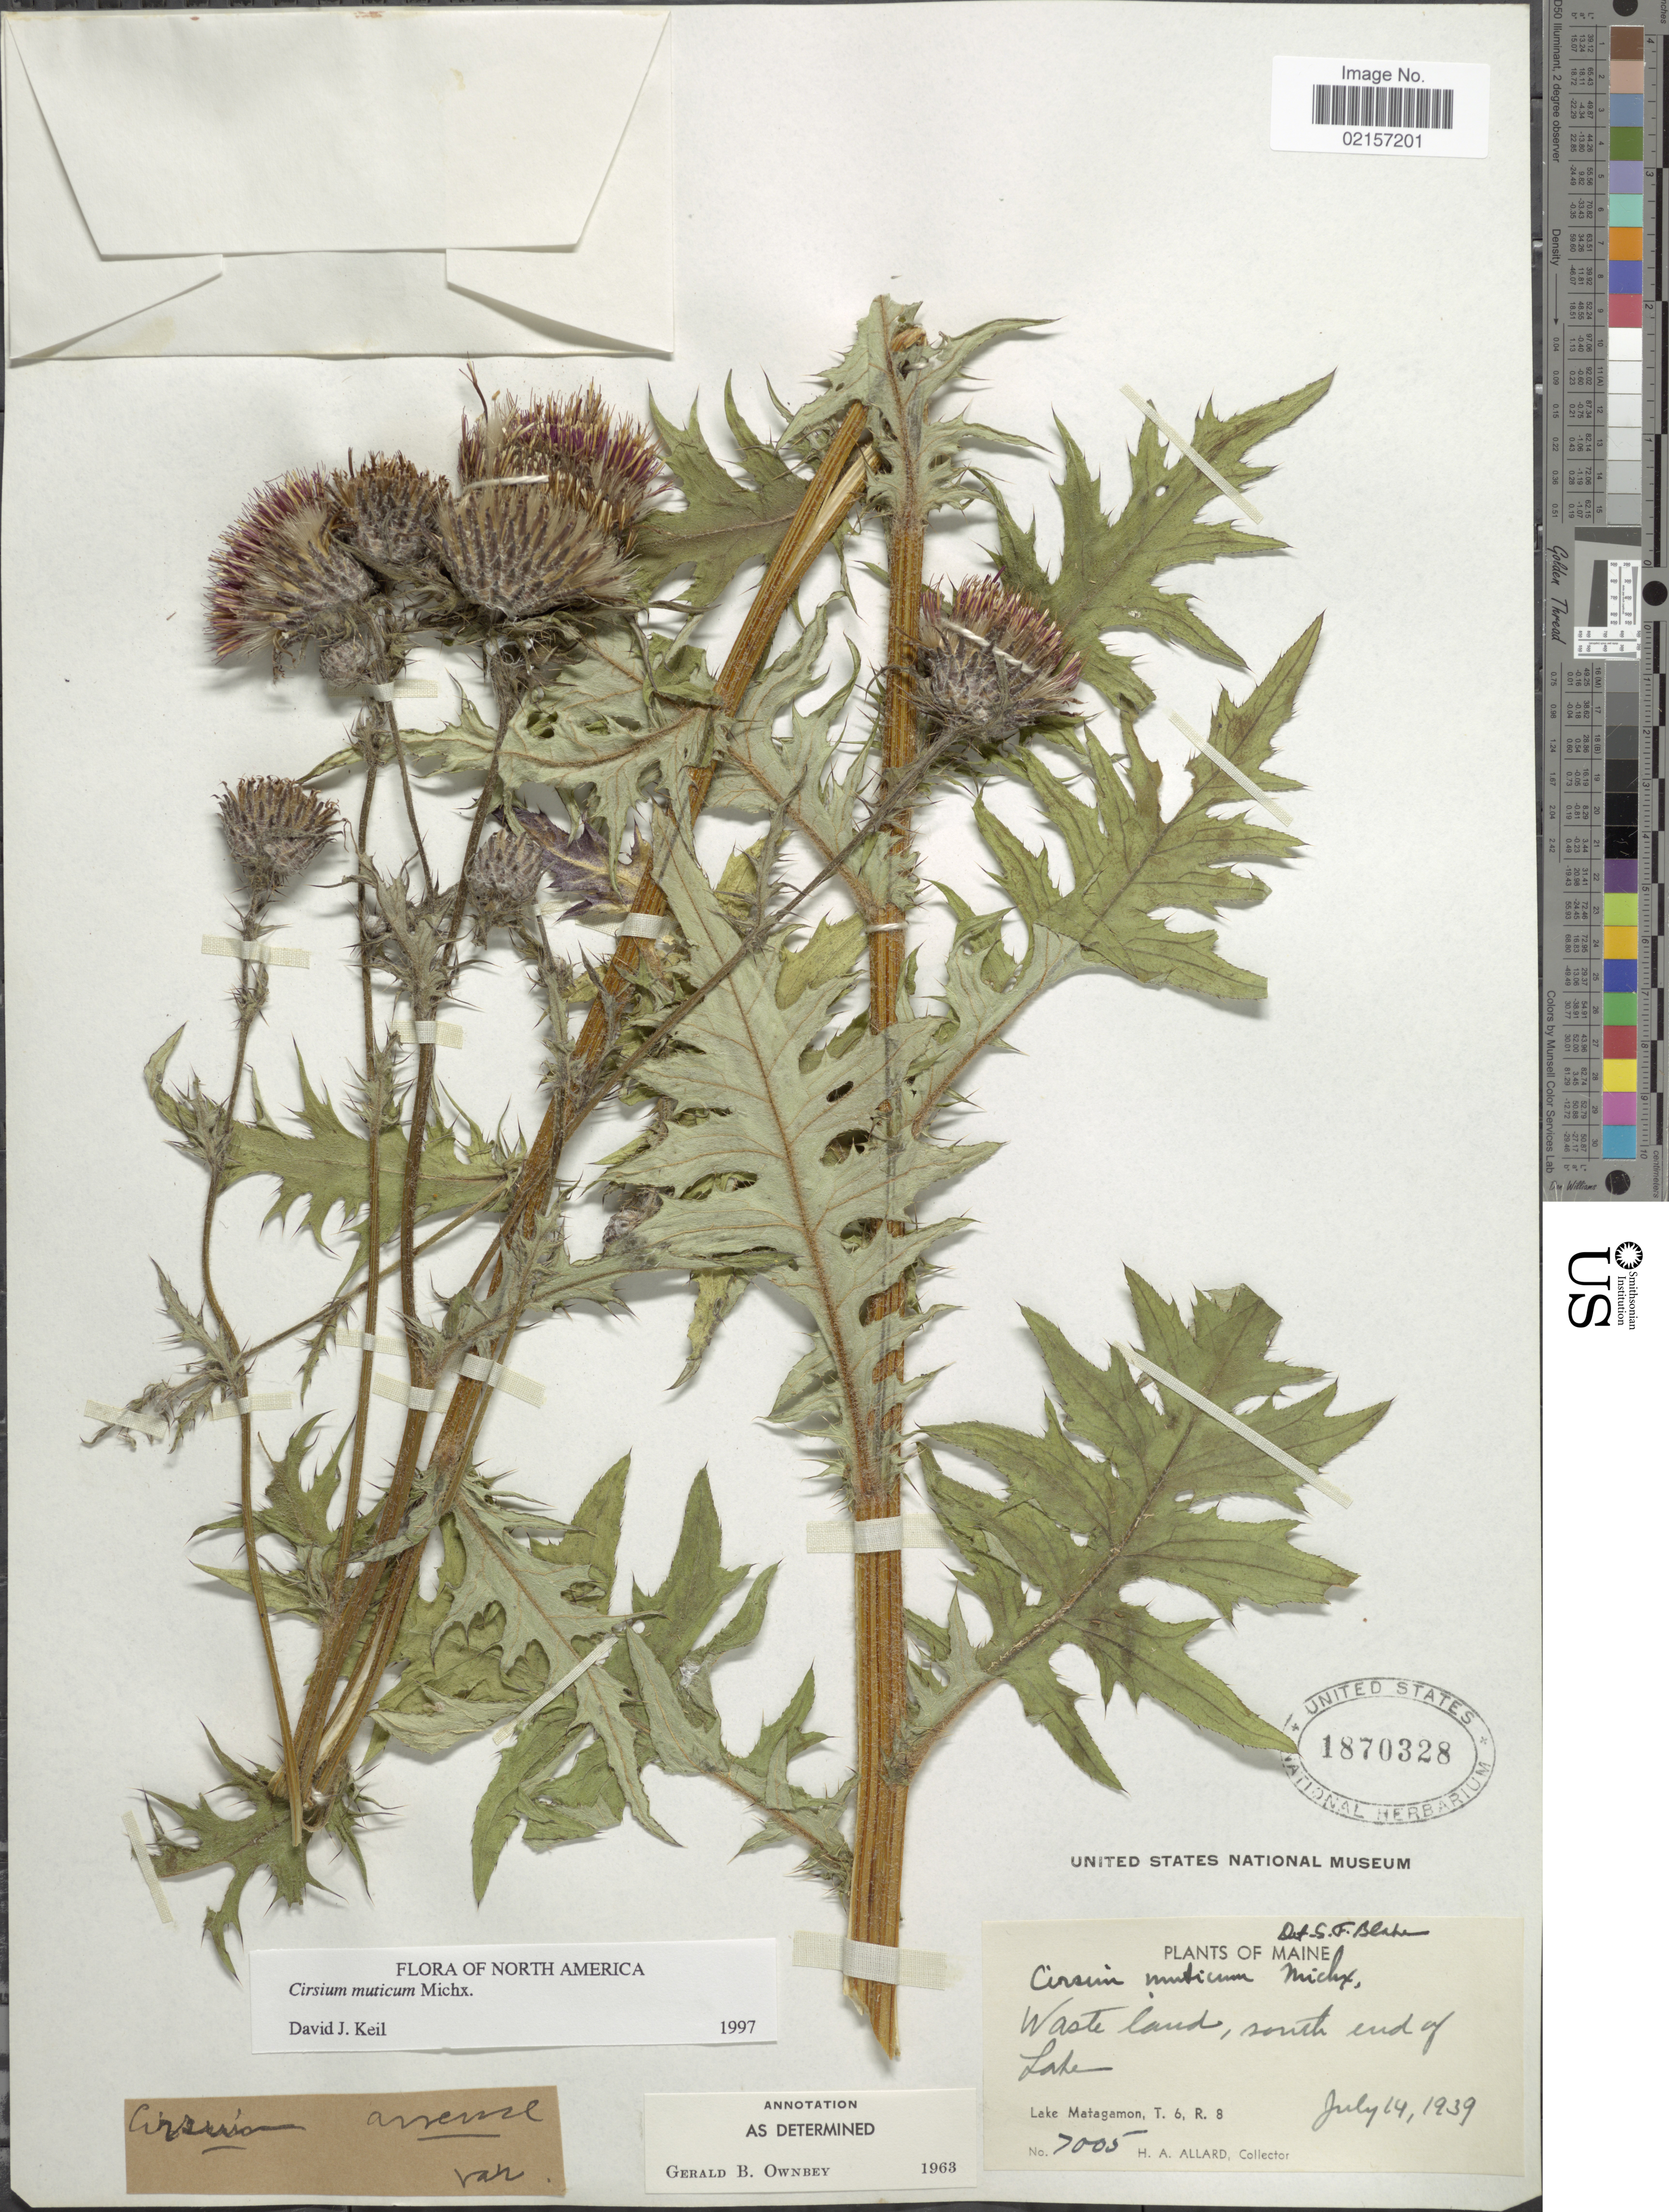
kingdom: Plantae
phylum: Tracheophyta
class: Magnoliopsida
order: Asterales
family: Asteraceae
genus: Cirsium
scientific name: Cirsium muticum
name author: Michx.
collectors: H. A. Allard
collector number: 7005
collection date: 1939-07-14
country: United States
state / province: Maine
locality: Waste land, south end of Lake, Lake Matahamon, T.6, R.8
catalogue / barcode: US 1870328